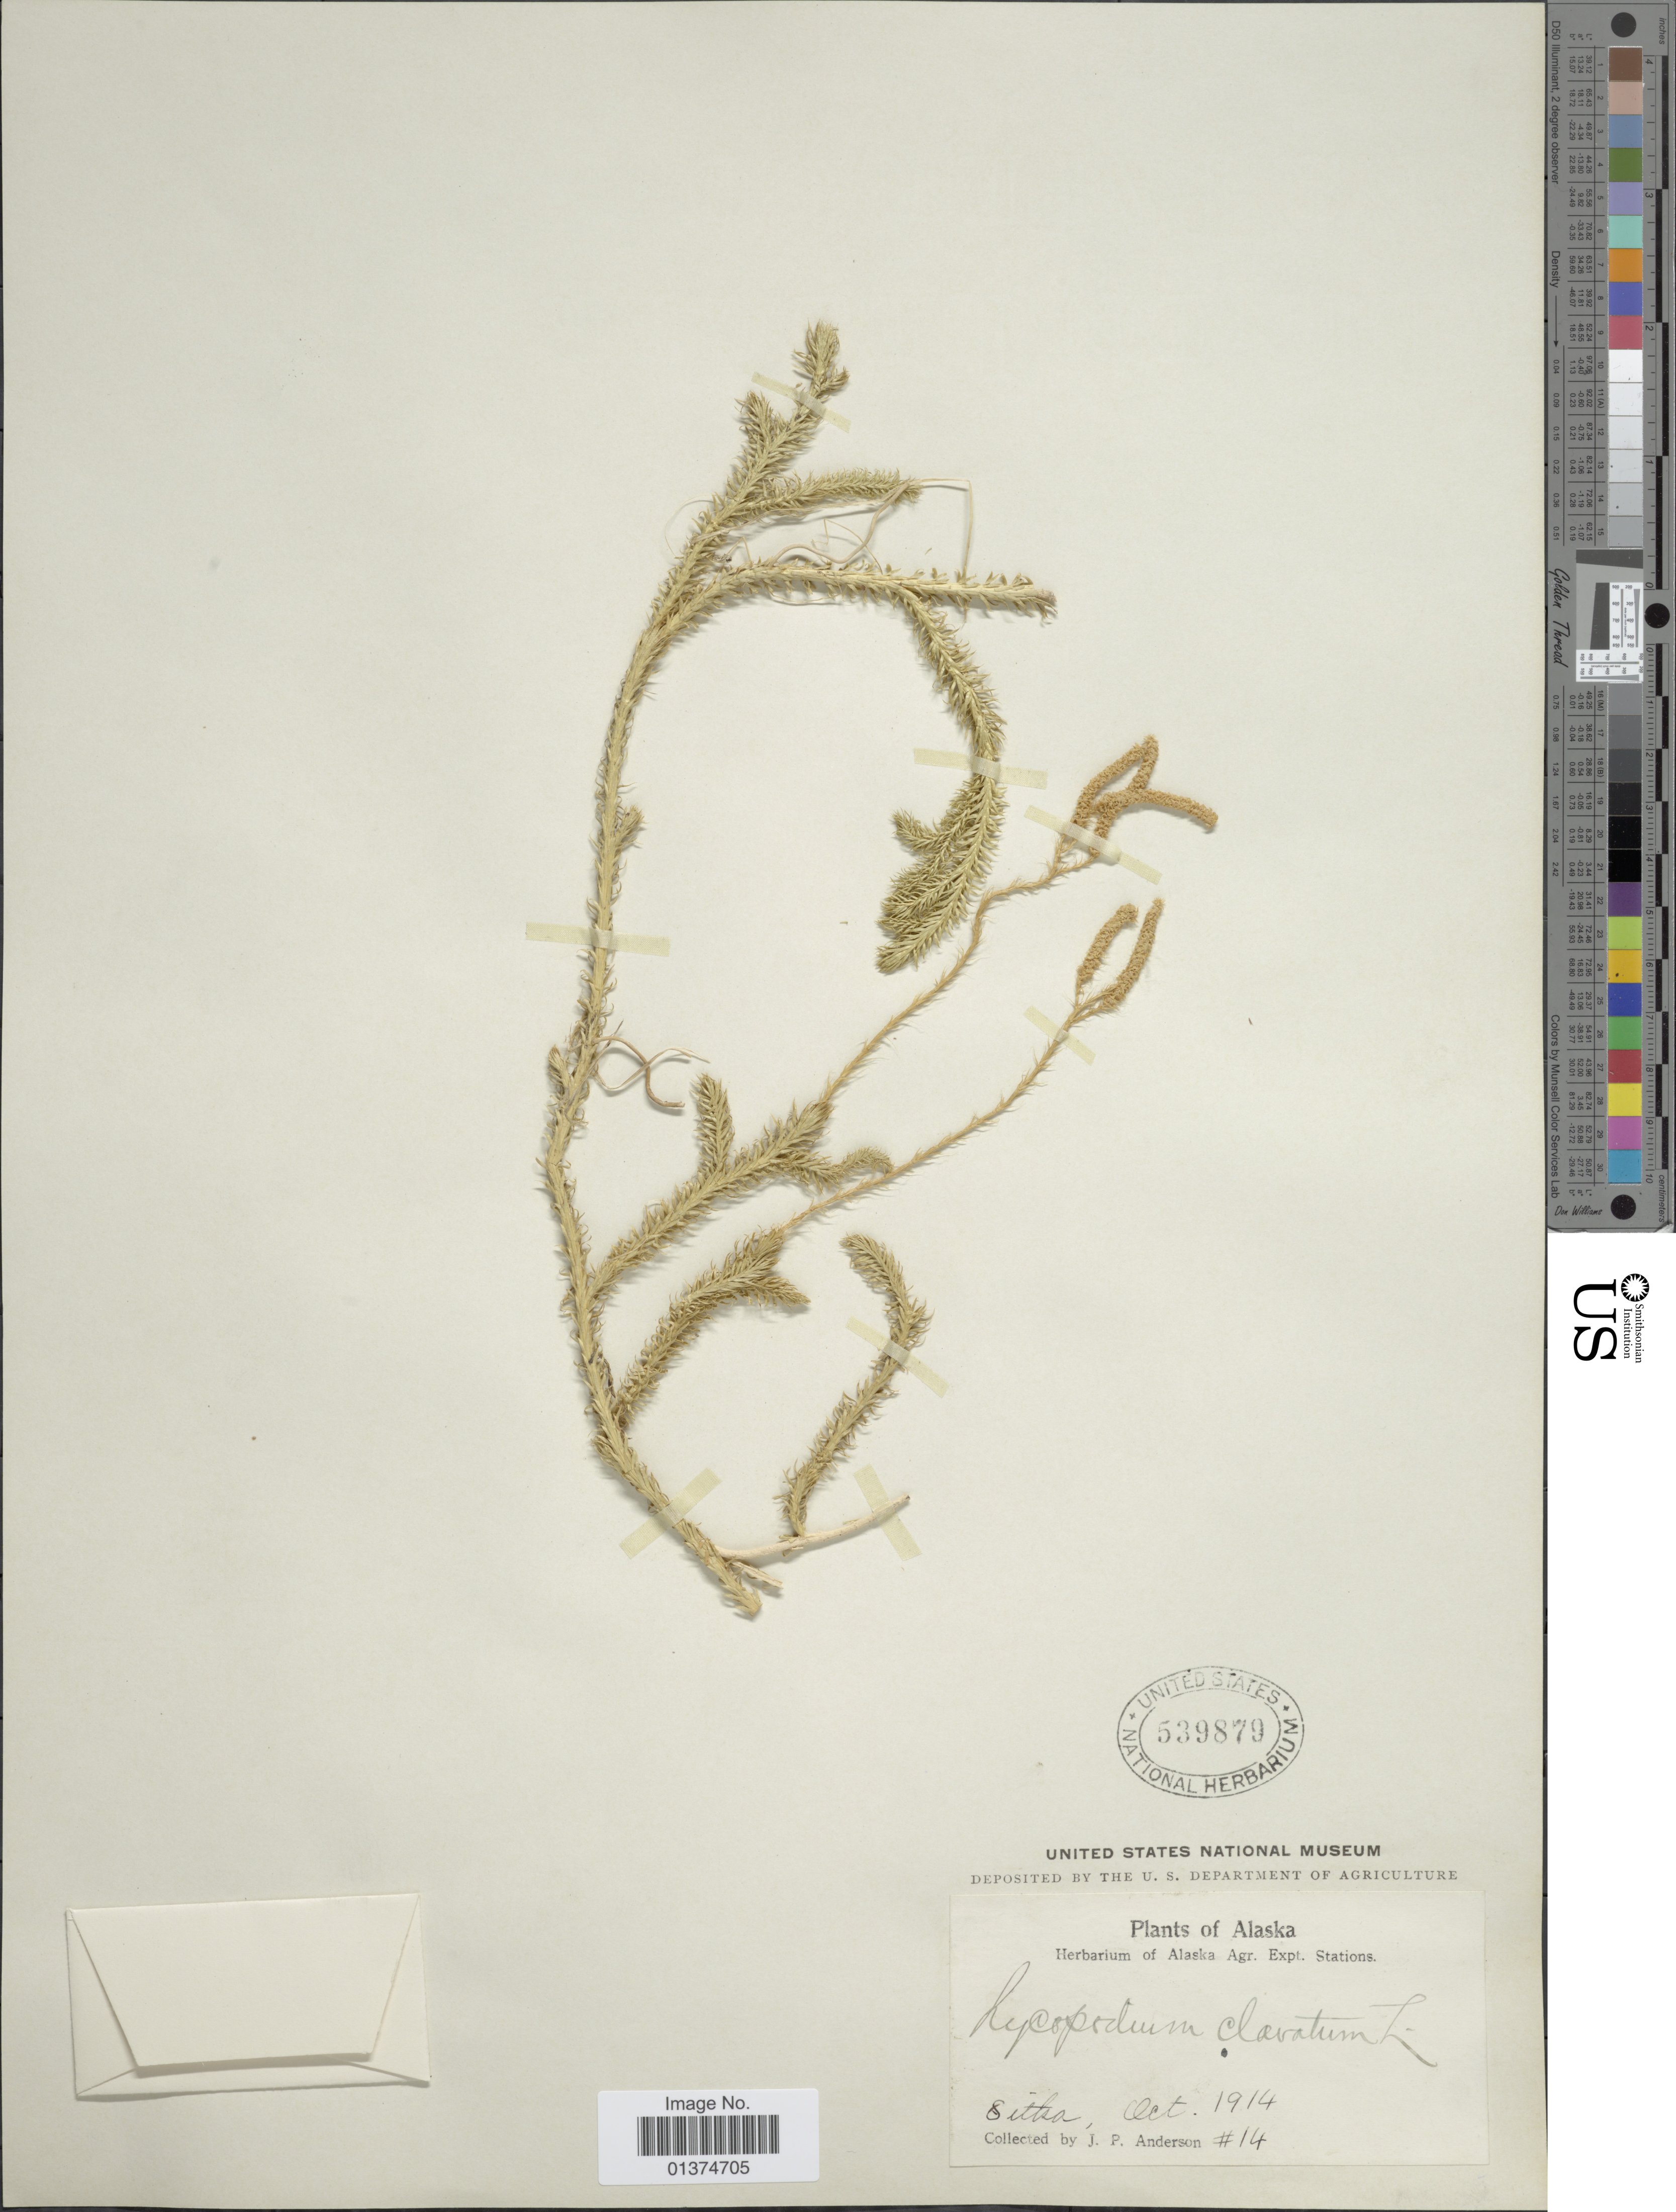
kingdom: Plantae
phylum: Tracheophyta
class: Lycopodiopsida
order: Lycopodiales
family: Lycopodiaceae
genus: Lycopodium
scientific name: Lycopodium clavatum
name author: L.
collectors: J. Andersen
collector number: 14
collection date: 1914-10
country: United States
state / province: Alaska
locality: Sitka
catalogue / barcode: US 539879